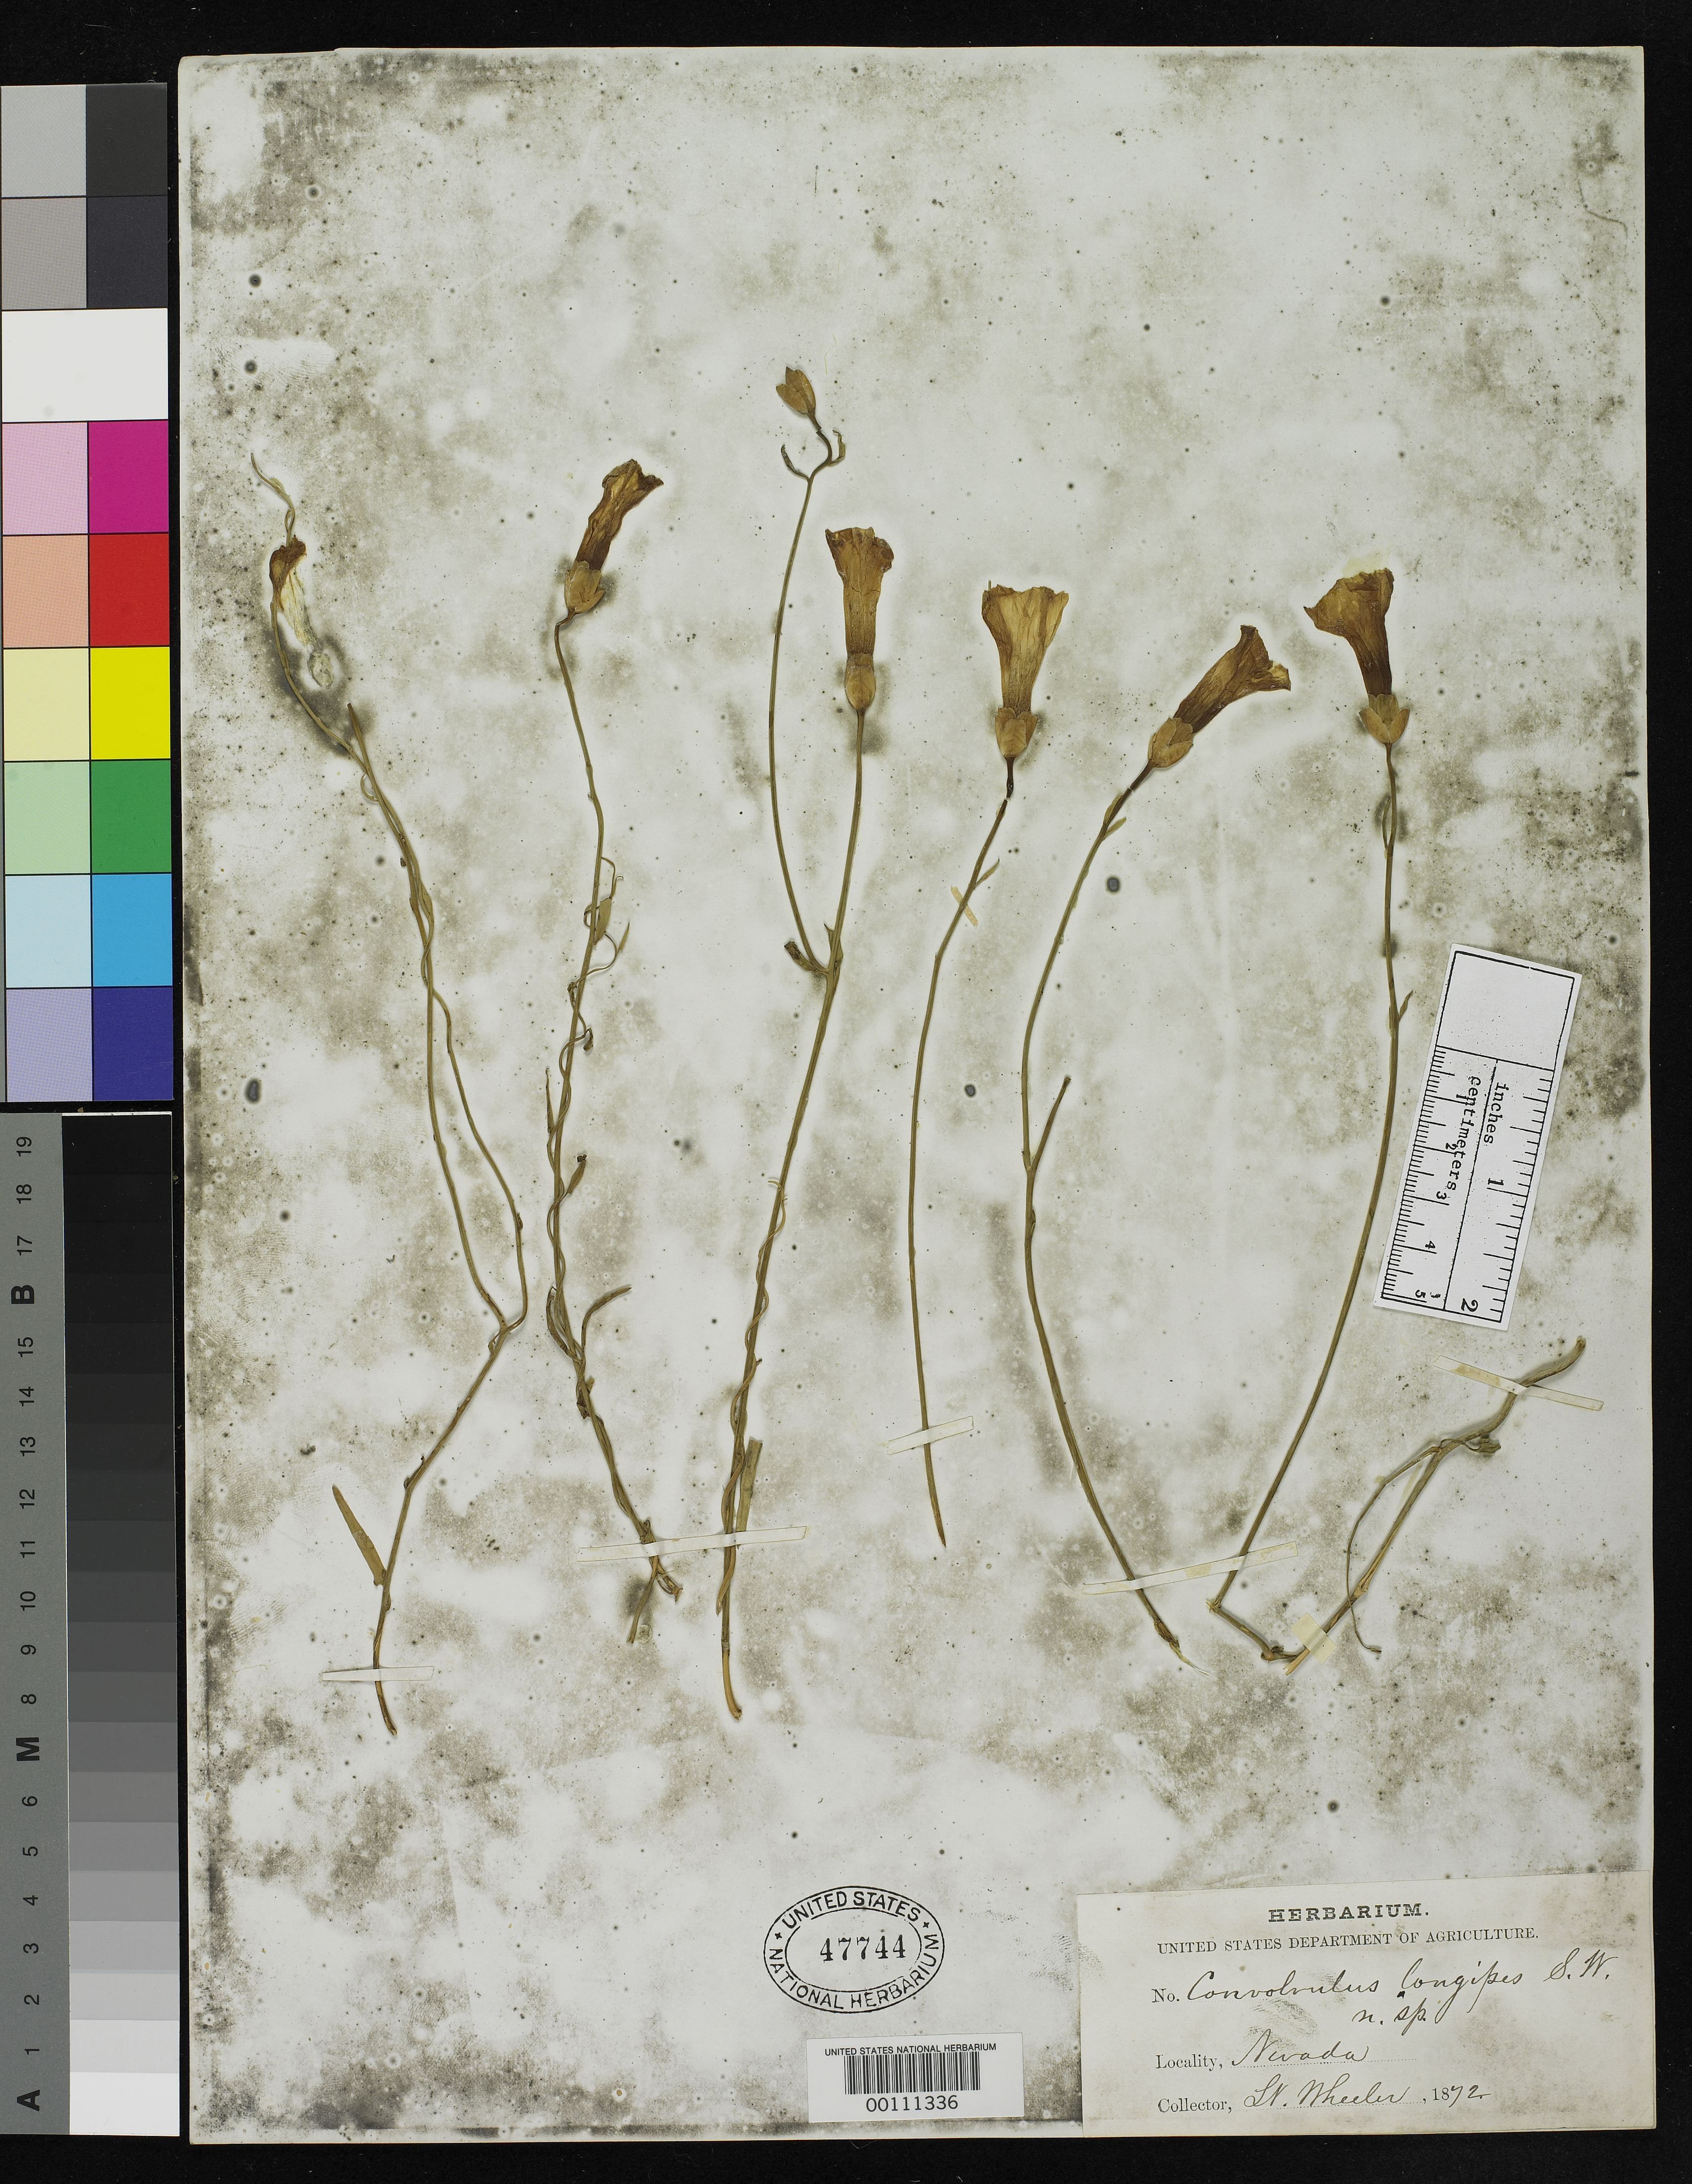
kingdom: Plantae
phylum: Tracheophyta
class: Magnoliopsida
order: Solanales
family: Convolvulaceae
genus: Convolvulus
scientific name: Convolvulus longipes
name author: S. Watson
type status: Isotype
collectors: G. Wheeler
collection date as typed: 1872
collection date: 1872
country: United States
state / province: Nevada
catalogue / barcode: US 47744